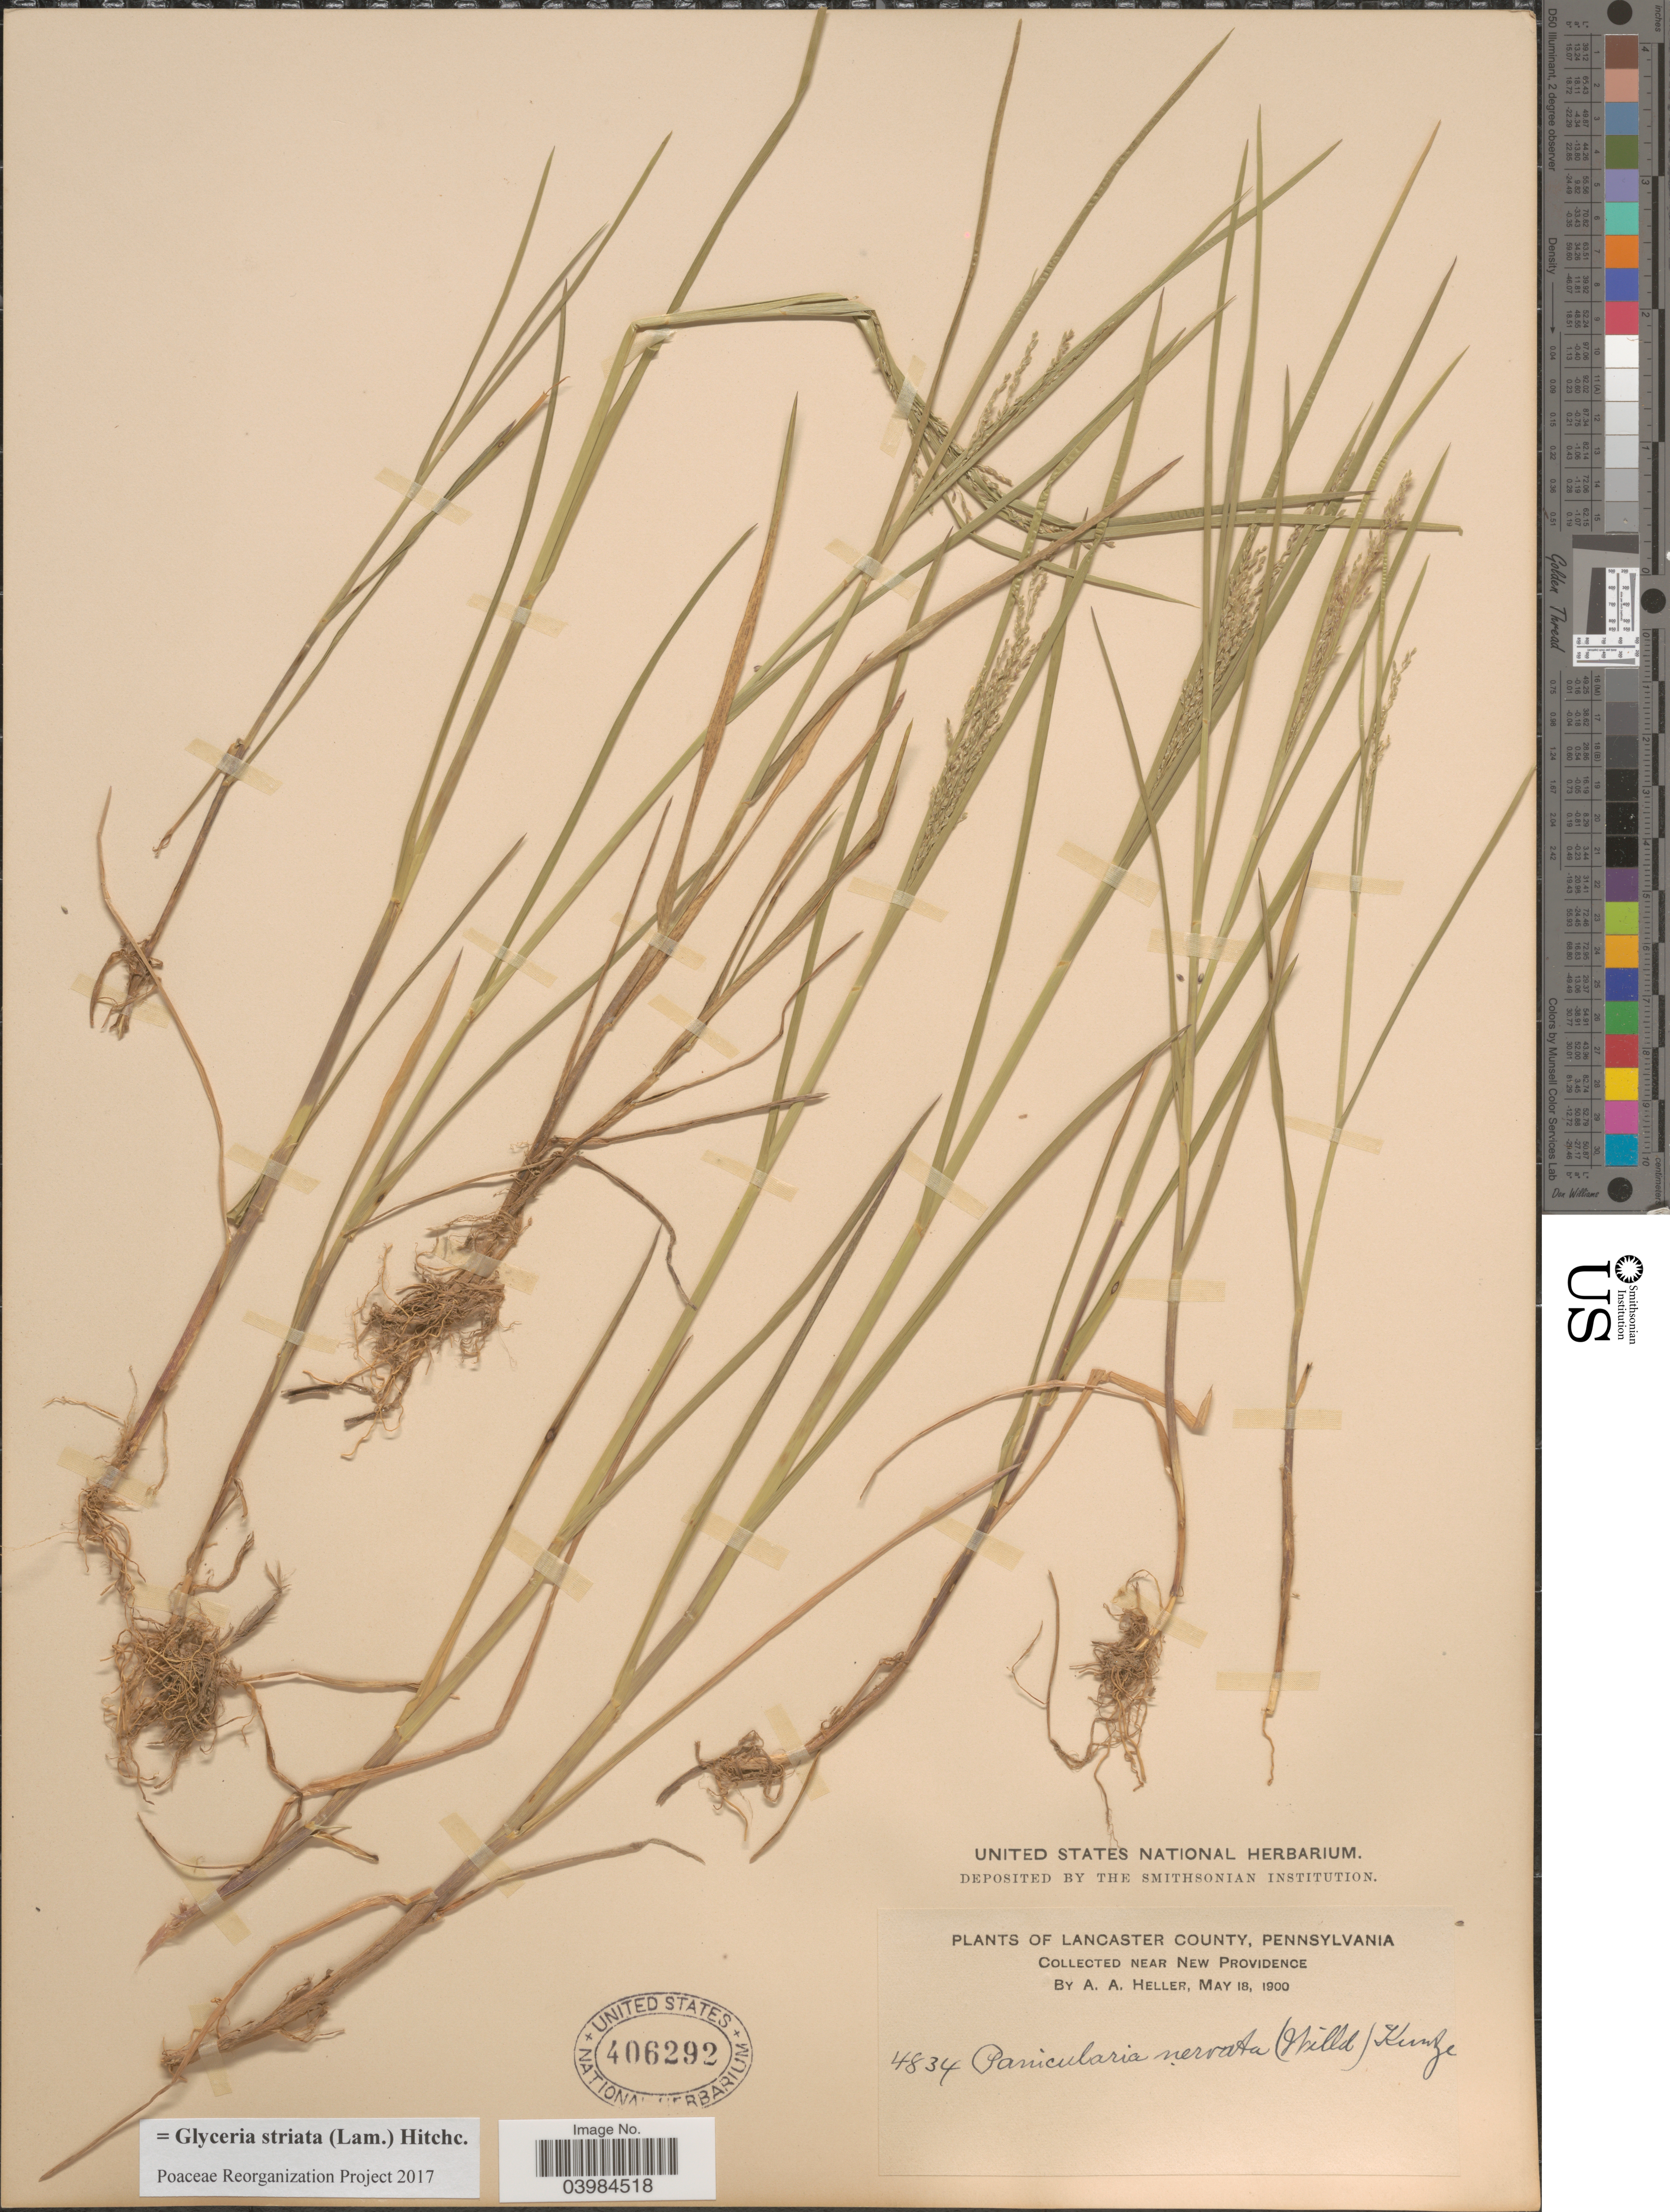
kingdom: Plantae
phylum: Tracheophyta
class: Liliopsida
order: Poales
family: Poaceae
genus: Glyceria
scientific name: Glyceria striata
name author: (Lam.) Hitchc.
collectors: A. A. Heller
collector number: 4834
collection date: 1900-05-18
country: United States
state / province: Pennsylvania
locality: Lancaster County. Near New Providence.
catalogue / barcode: US 406292